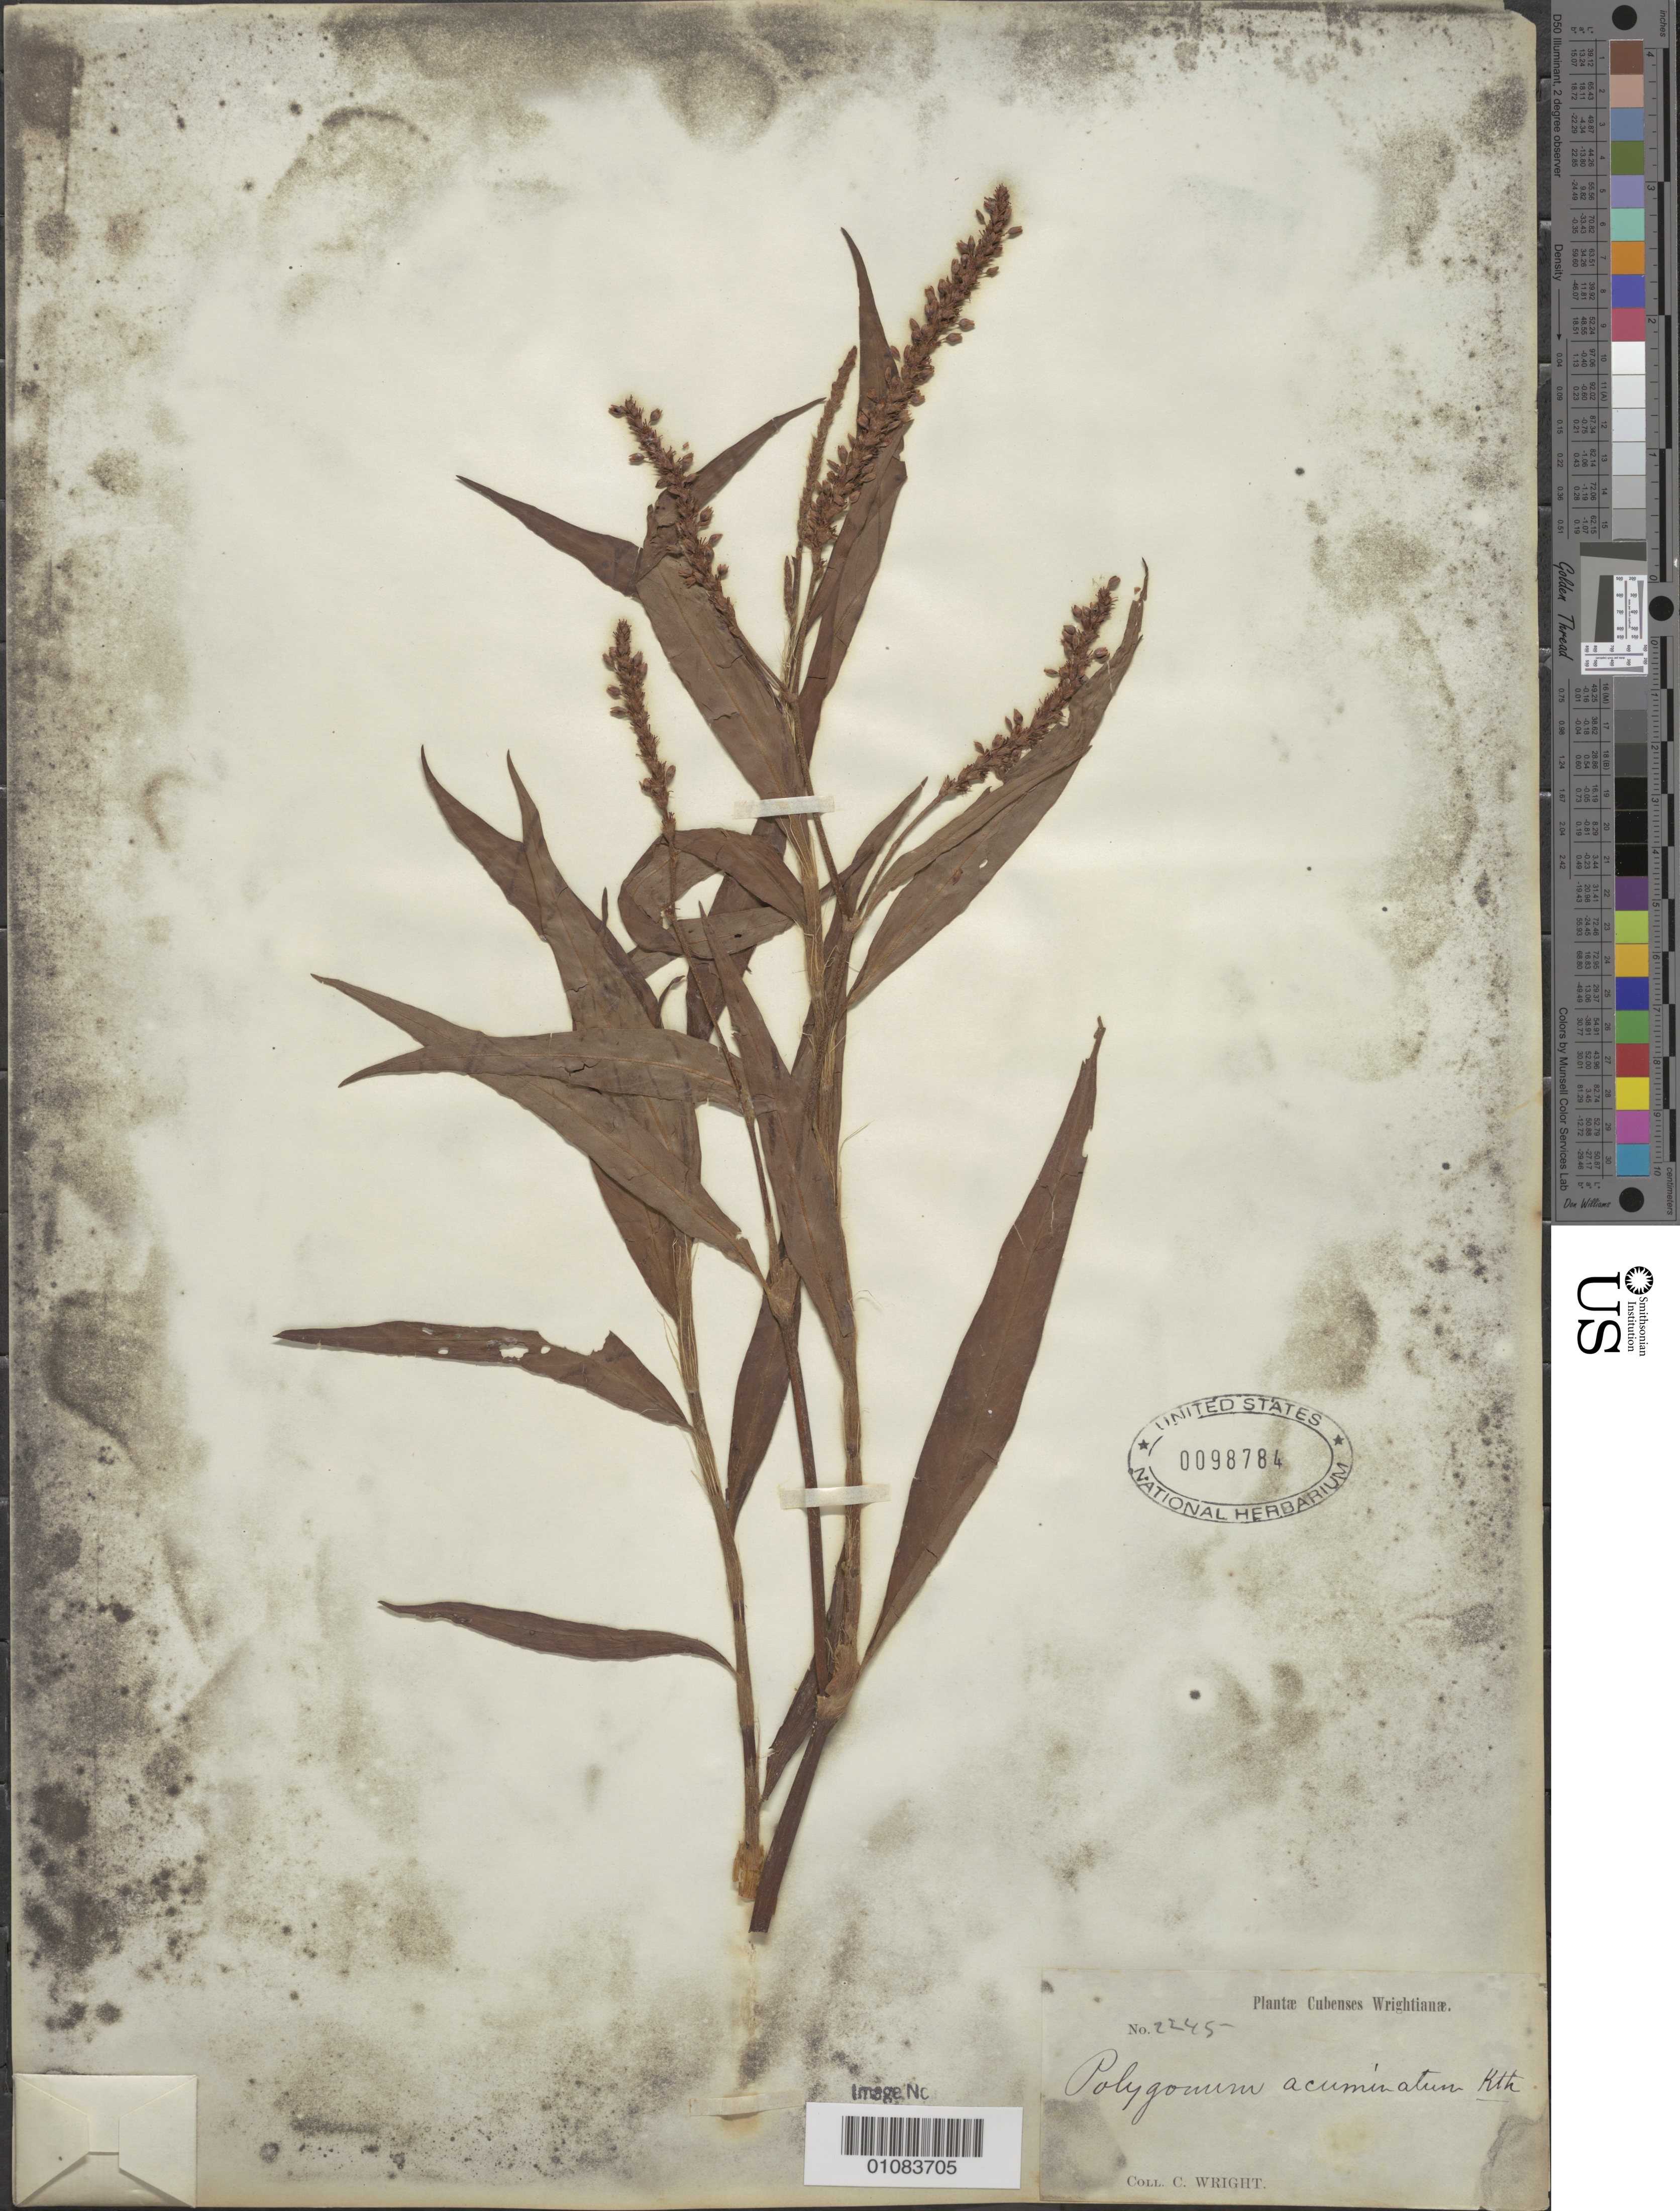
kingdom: Plantae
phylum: Tracheophyta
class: Magnoliopsida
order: Caryophyllales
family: Polygonaceae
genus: Polygonum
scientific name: Polygonum acuminatum var. acuminatum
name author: Kunth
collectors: C. Wright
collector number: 2245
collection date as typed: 1800 to 1899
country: Cuba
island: Cuba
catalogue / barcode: US 98784